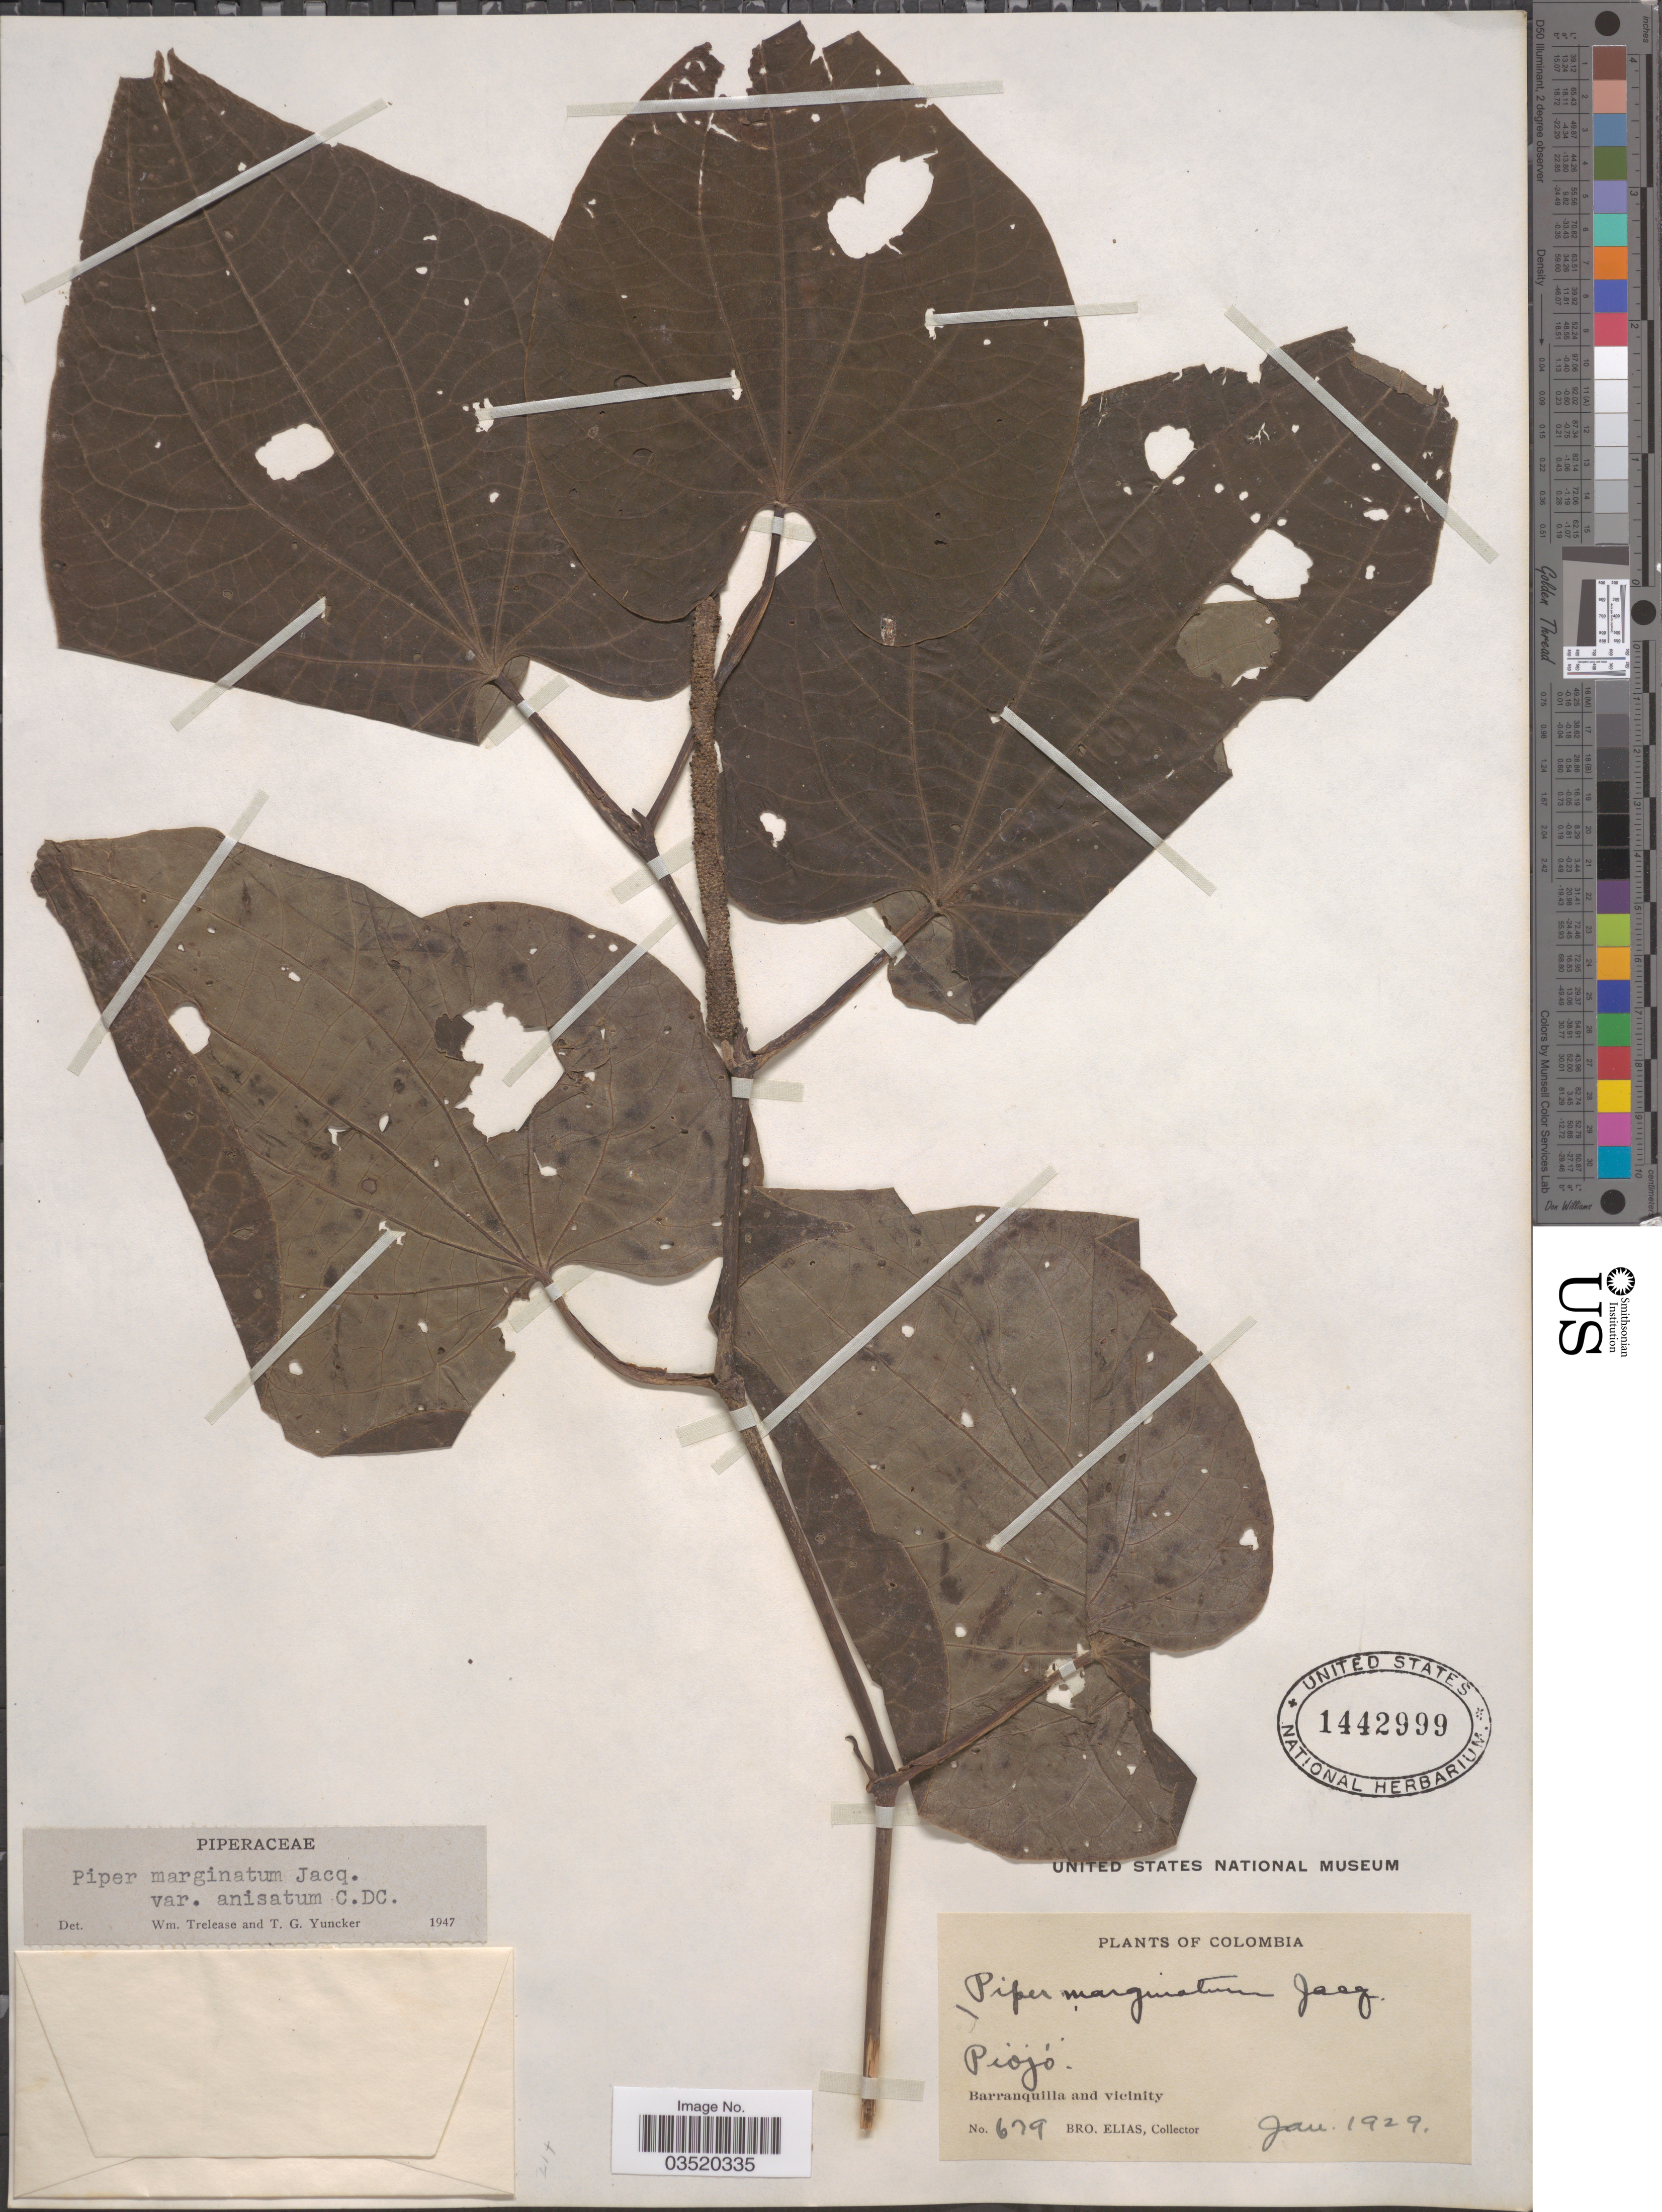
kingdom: Plantae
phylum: Tracheophyta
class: Magnoliopsida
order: Piperales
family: Piperaceae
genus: Piper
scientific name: Piper marginatum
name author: Jacq.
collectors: Bro. Elias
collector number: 679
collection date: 1929-01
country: Colombia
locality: Piojó. Barranquilla and vicinity.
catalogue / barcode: US 1442999